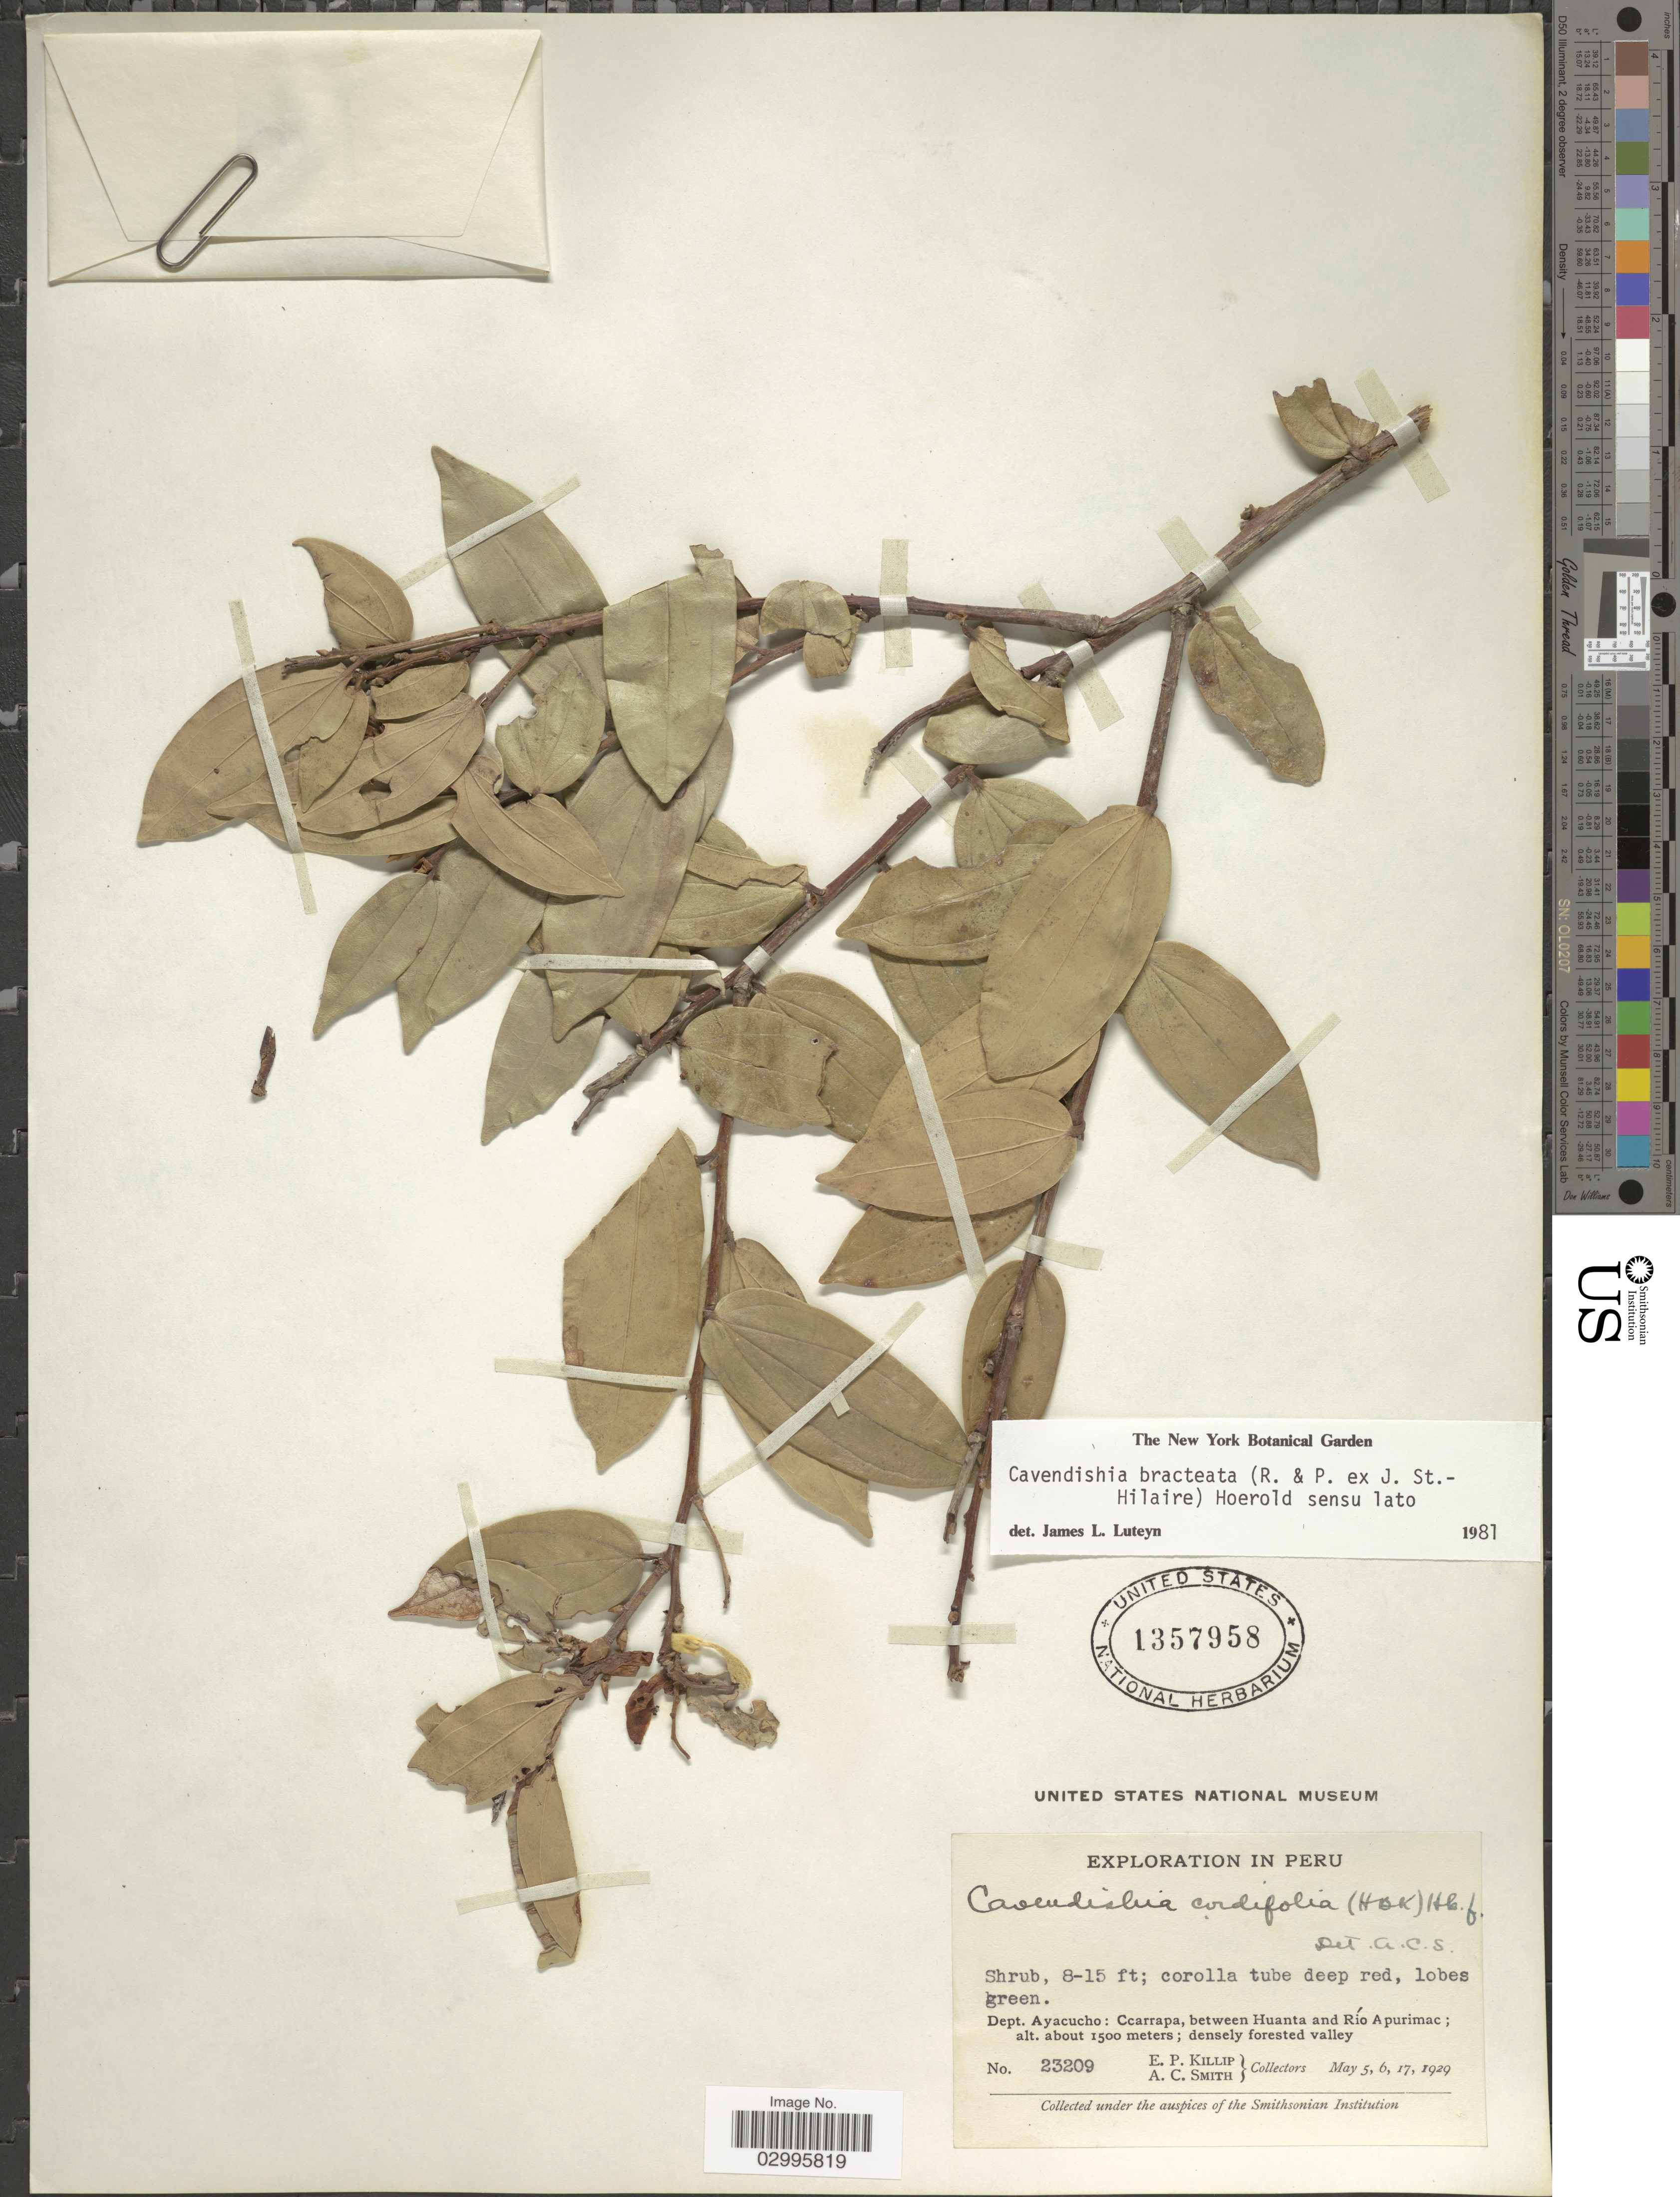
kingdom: Plantae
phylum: Tracheophyta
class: Magnoliopsida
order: Ericales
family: Ericaceae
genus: Cavendishia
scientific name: Cavendishia bracteata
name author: (Ruiz & Pav. ex J. St.-Hil.) Hoerold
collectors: E. P. Killip & A. C. Smith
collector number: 23209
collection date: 1929-05-05/1929-05-17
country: Peru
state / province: Ayacucho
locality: Dept. Ayacucho: Ccarrapa, between Huanta and Río Apurimac.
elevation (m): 1500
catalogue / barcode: US 1357958